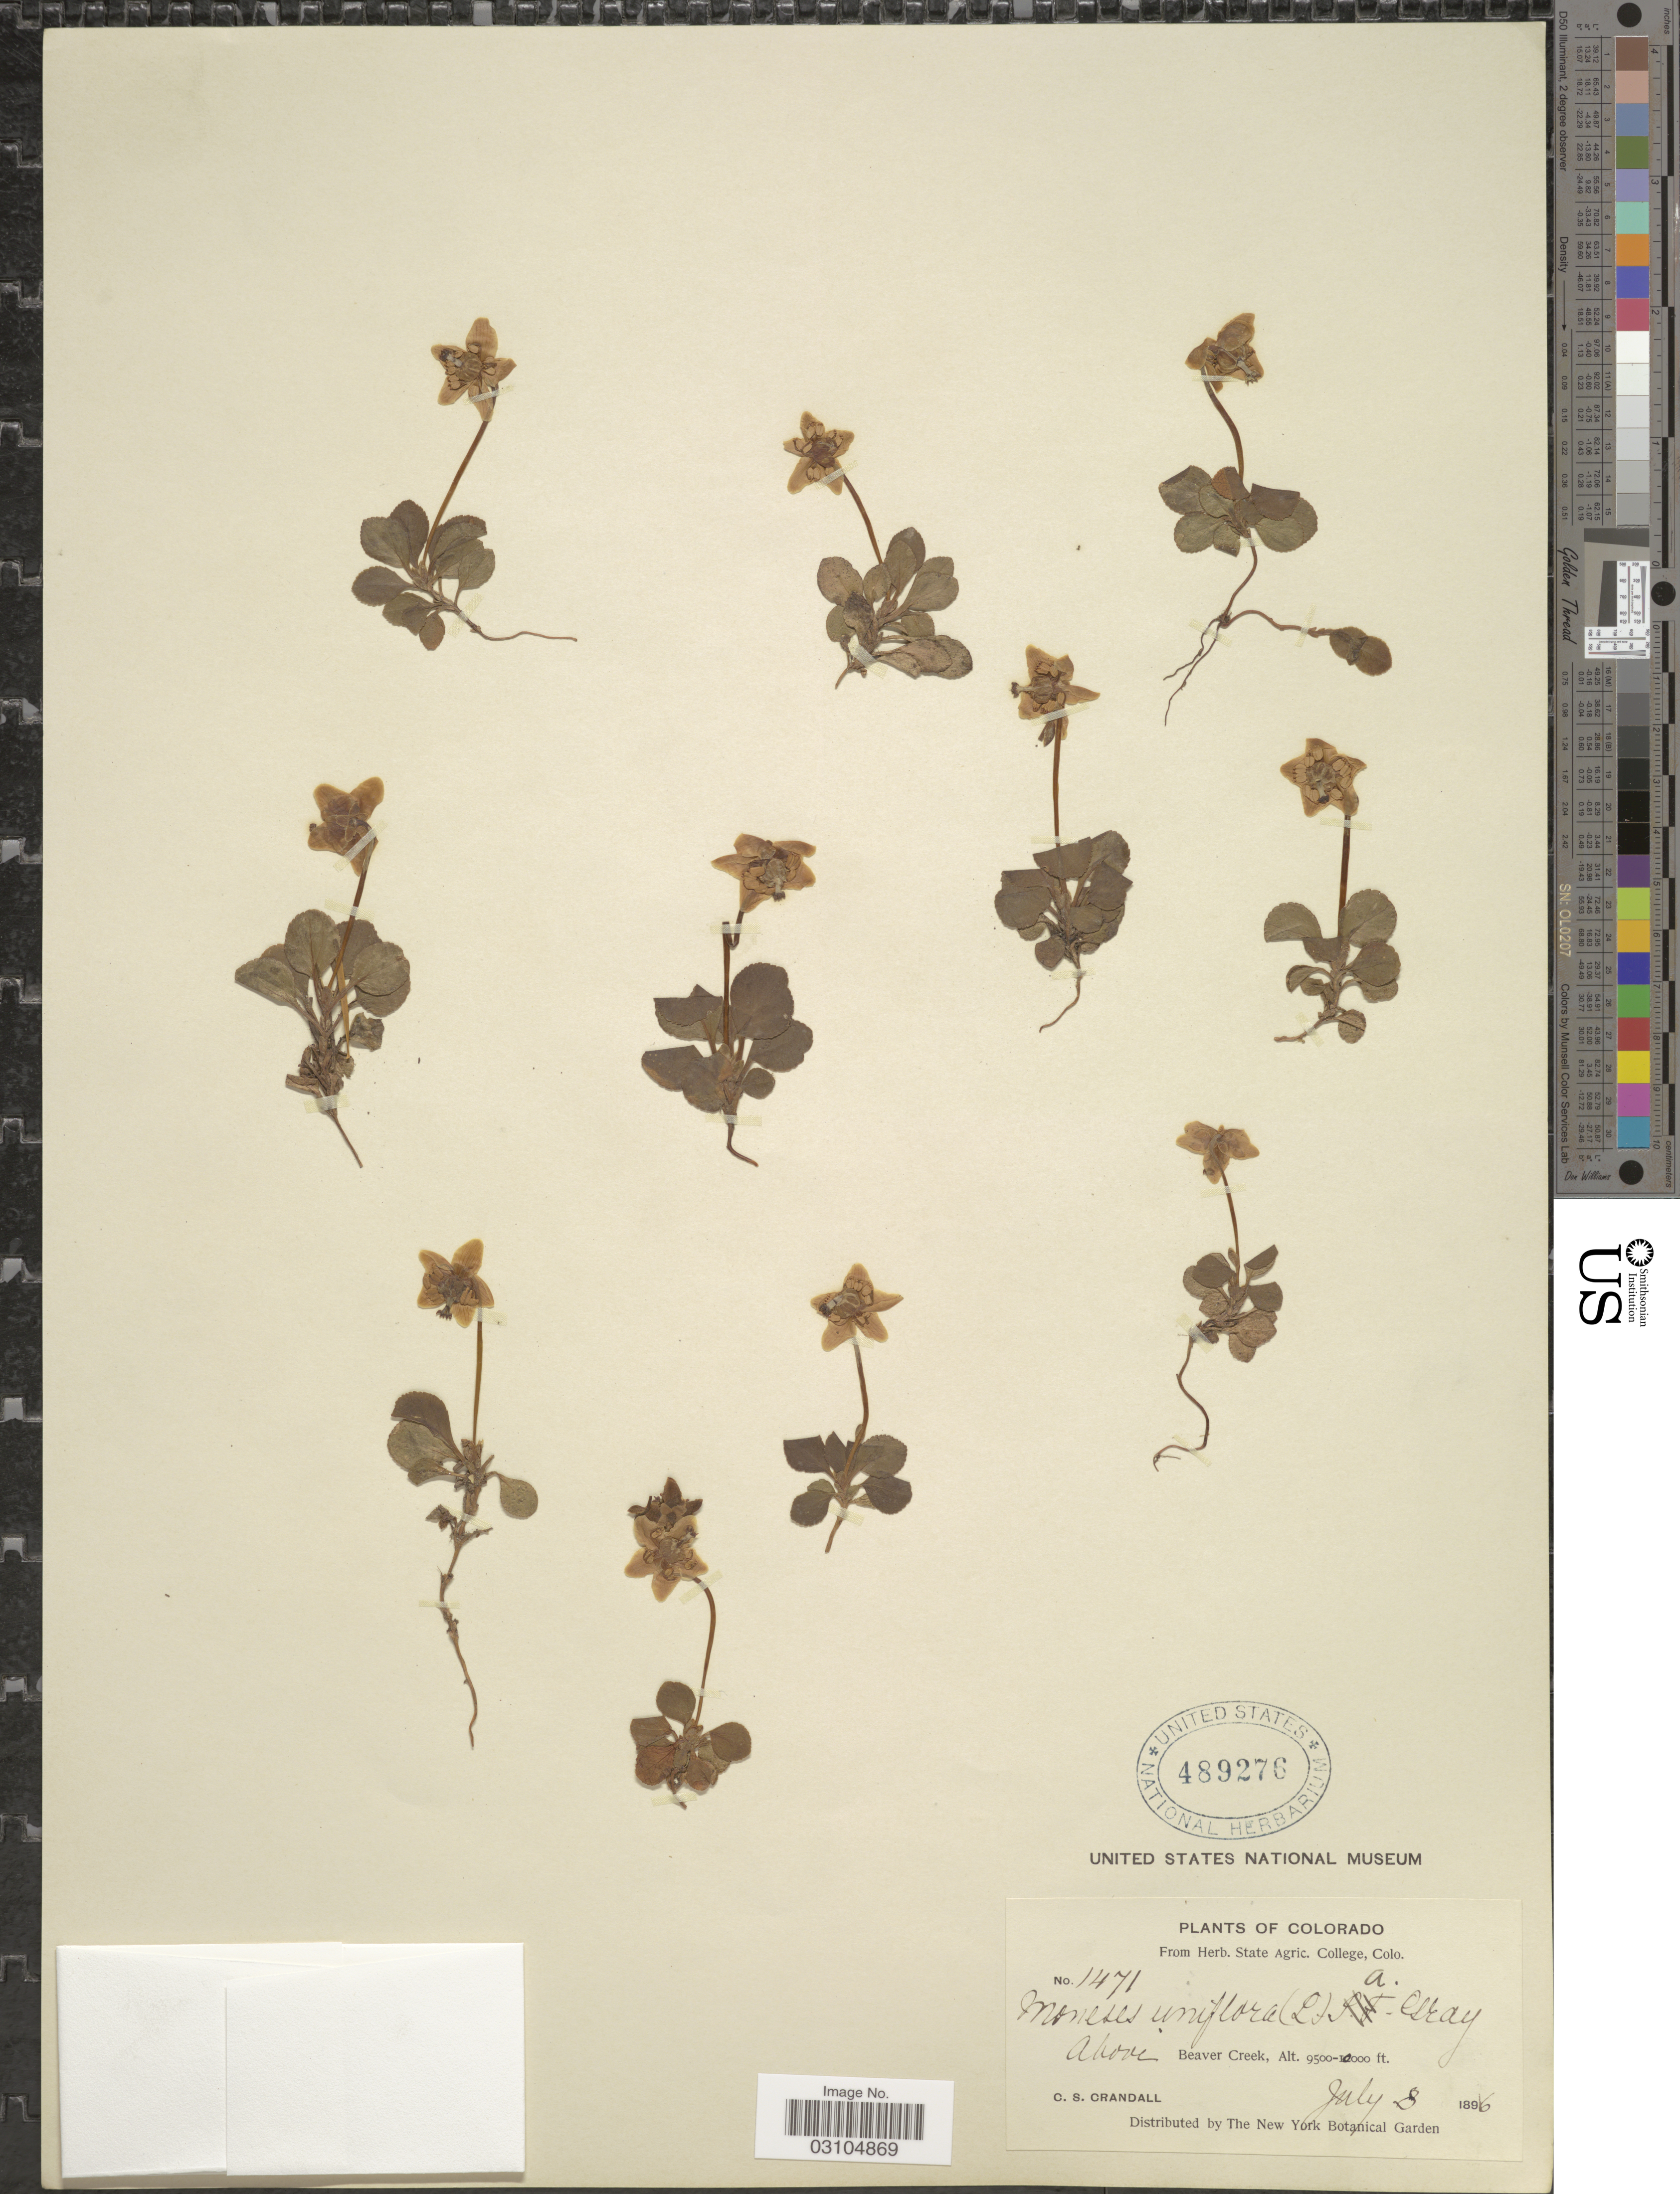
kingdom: Plantae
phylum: Tracheophyta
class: Magnoliopsida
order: Ericales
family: Ericaceae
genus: Moneses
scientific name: Moneses uniflora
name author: (L.) A. Gray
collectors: C. Crandall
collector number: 1471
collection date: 1896-07-08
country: United States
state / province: Colorado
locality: Above Beaver Creek.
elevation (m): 2896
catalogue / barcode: US 489276